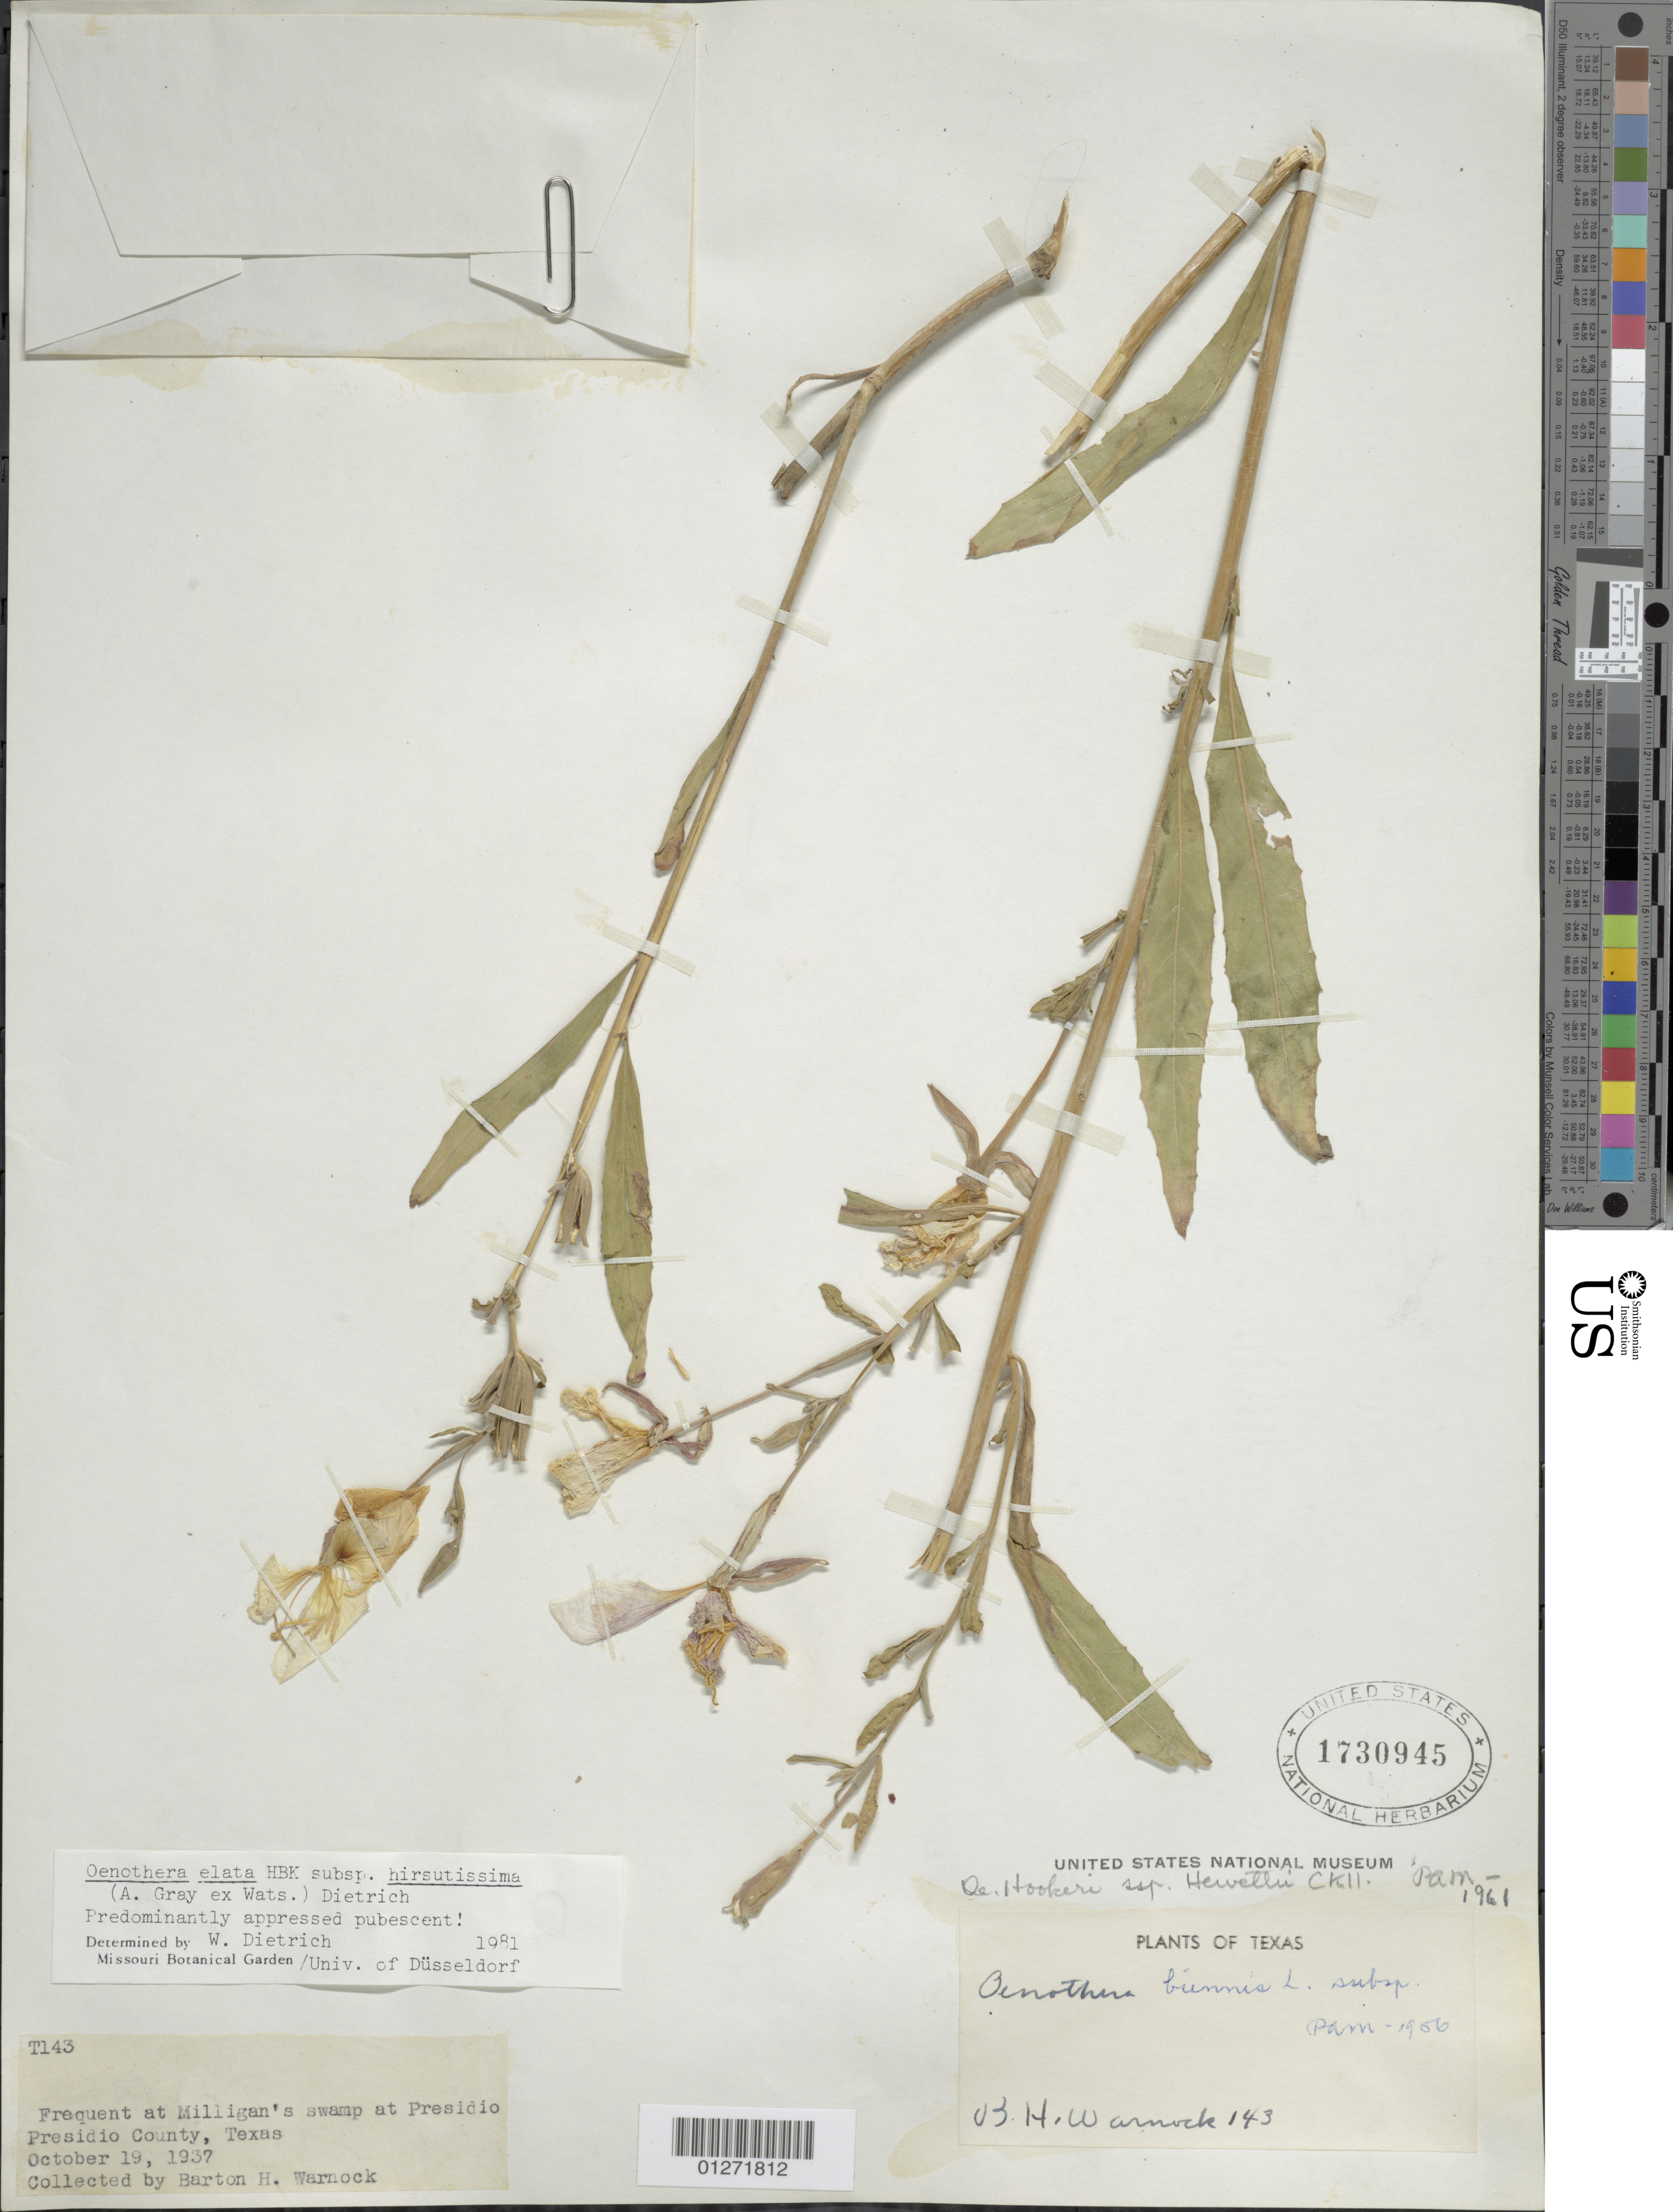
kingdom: Plantae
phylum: Tracheophyta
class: Magnoliopsida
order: Myrtales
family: Onagraceae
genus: Oenothera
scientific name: Oenothera elata subsp. hirsutissima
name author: (A. Gray ex S. Watson) W. Dietr.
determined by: Dietrich, W.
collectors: B. H. Warnock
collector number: T143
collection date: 1937-10-19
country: United States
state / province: Texas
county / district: Presidio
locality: Presidio, Milligan's swamp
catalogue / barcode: US 1730945